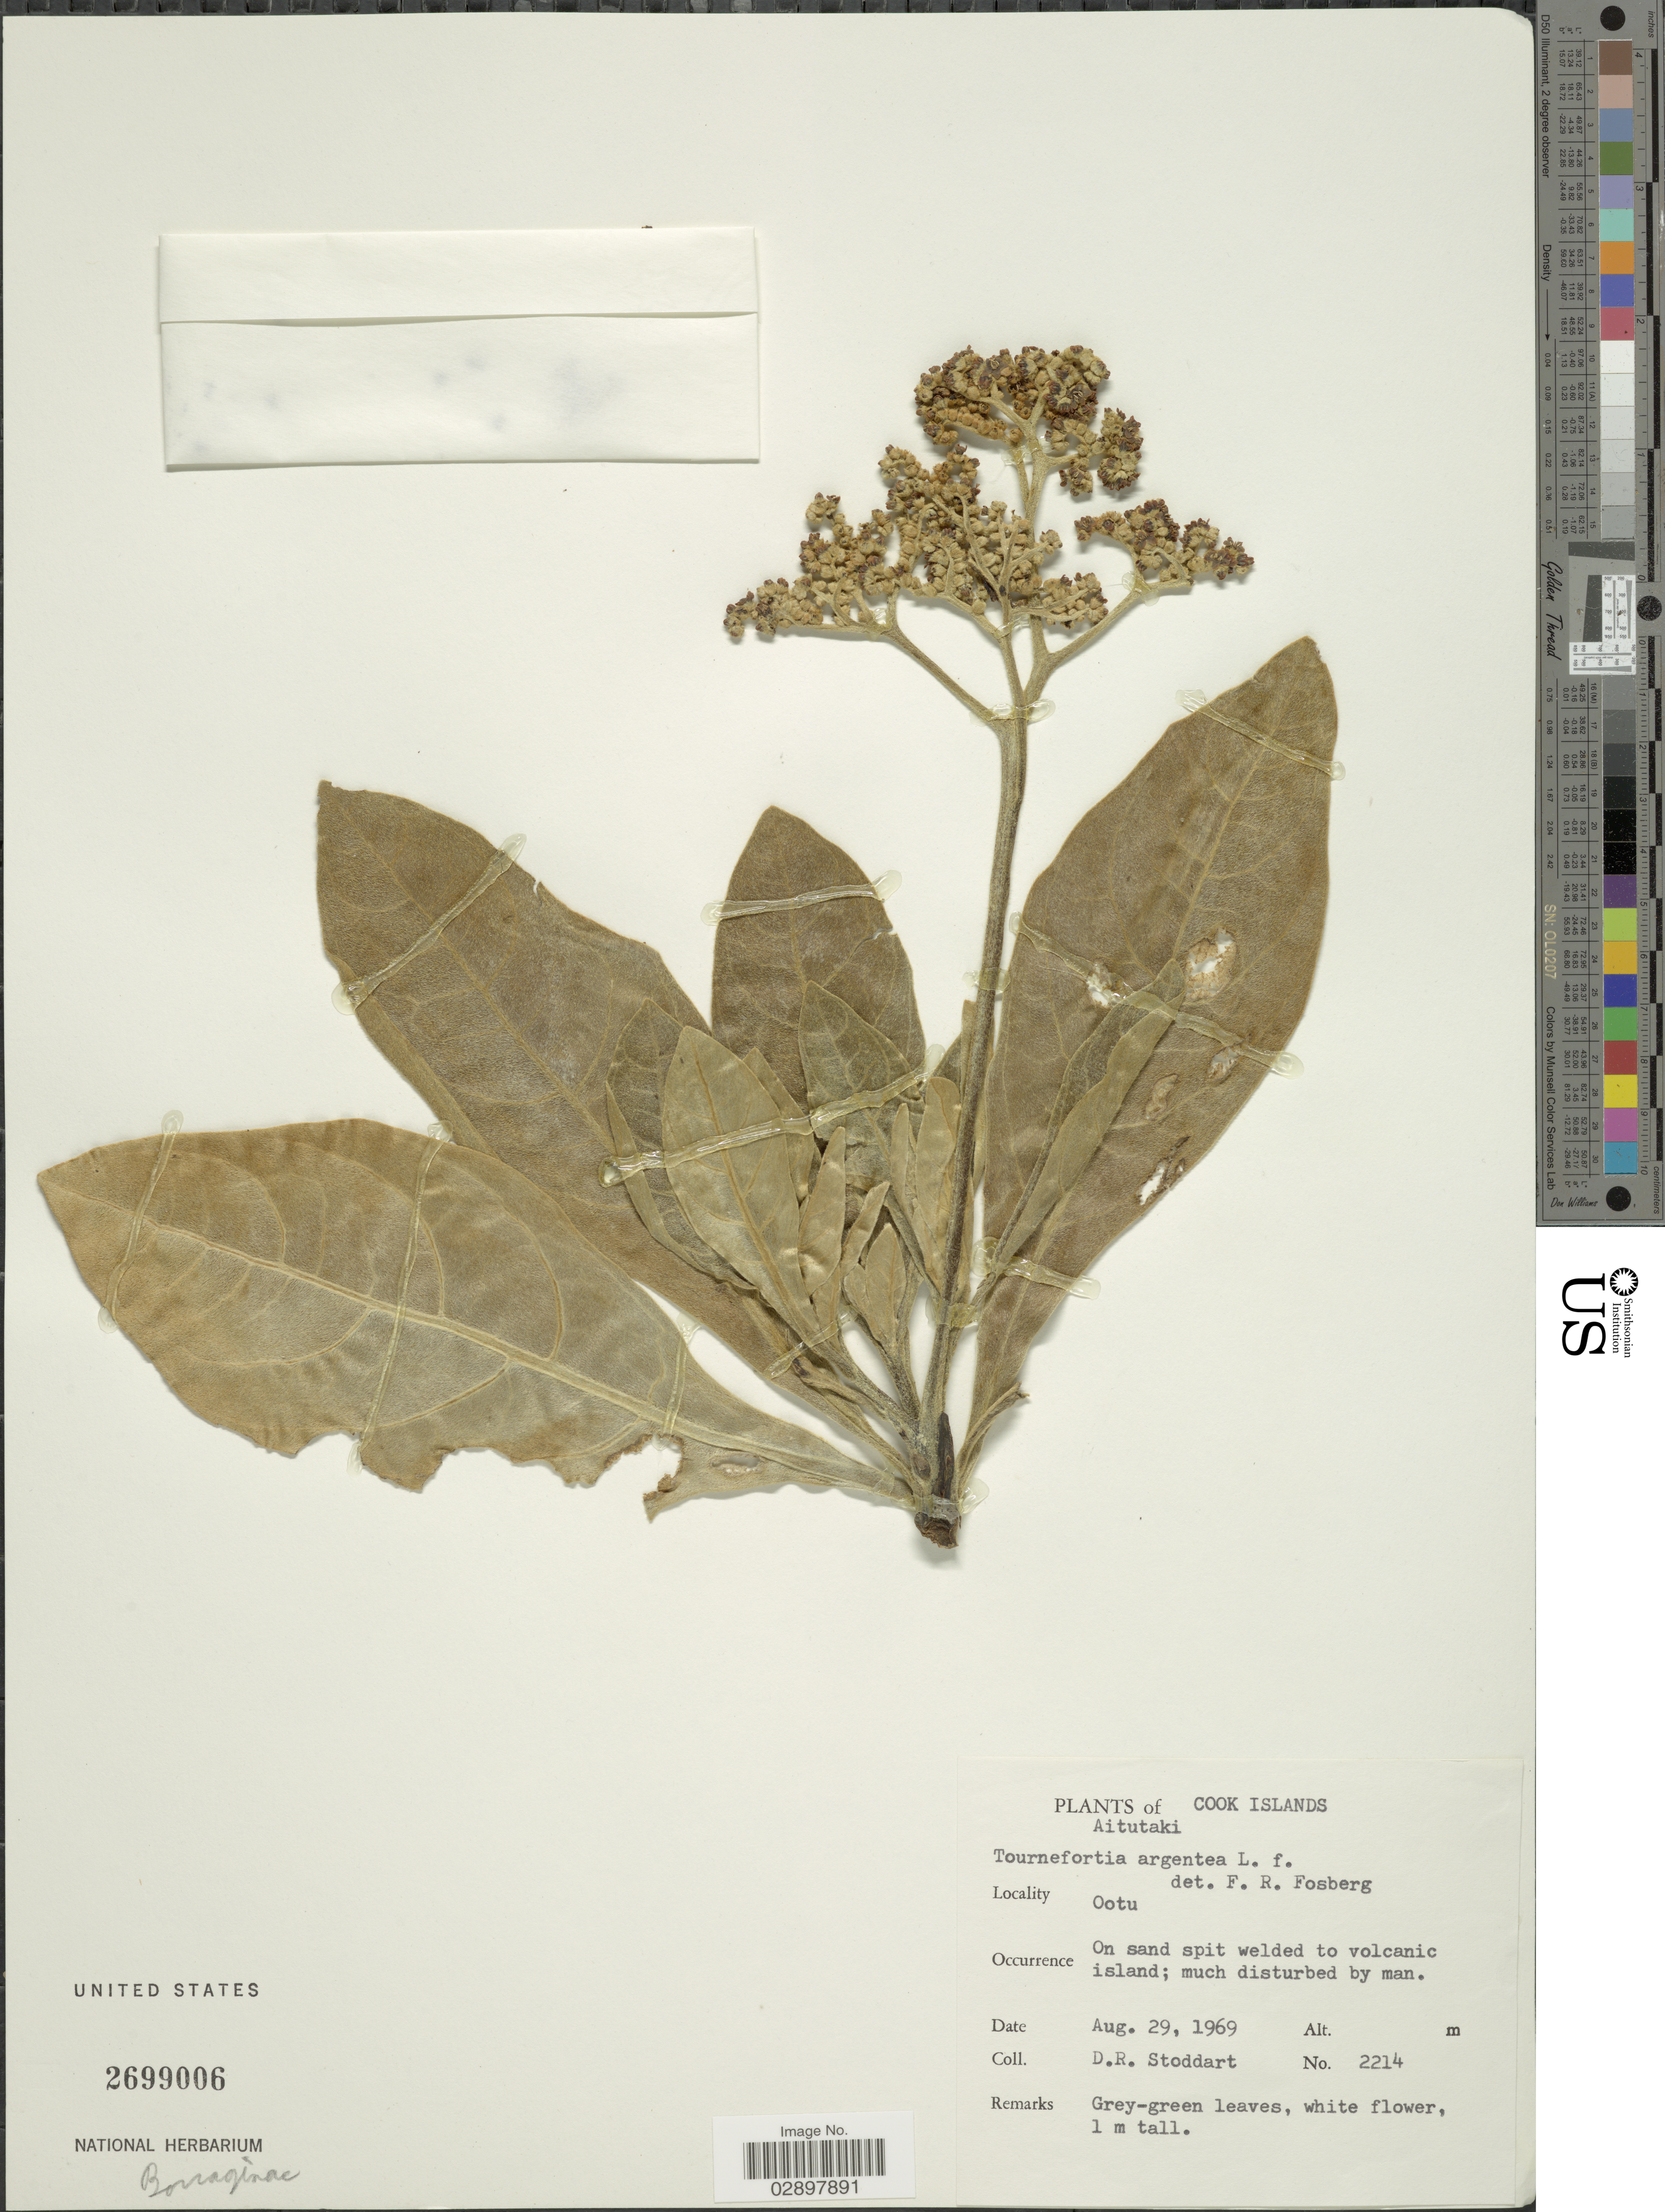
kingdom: Plantae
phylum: Tracheophyta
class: Magnoliopsida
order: Boraginales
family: Heliotropiaceae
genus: Heliotropium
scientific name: Heliotropium arboreum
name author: (Blanco) Mabberley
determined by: Wagner, W. L., (BOT), Smithsonian Institution - National Museum of Natural History (UNITED STATES)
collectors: D. R. Stoddart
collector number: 2214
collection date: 1969-08-29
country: Cook Islands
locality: Aitutaki. Ootu.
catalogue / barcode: US 2699006